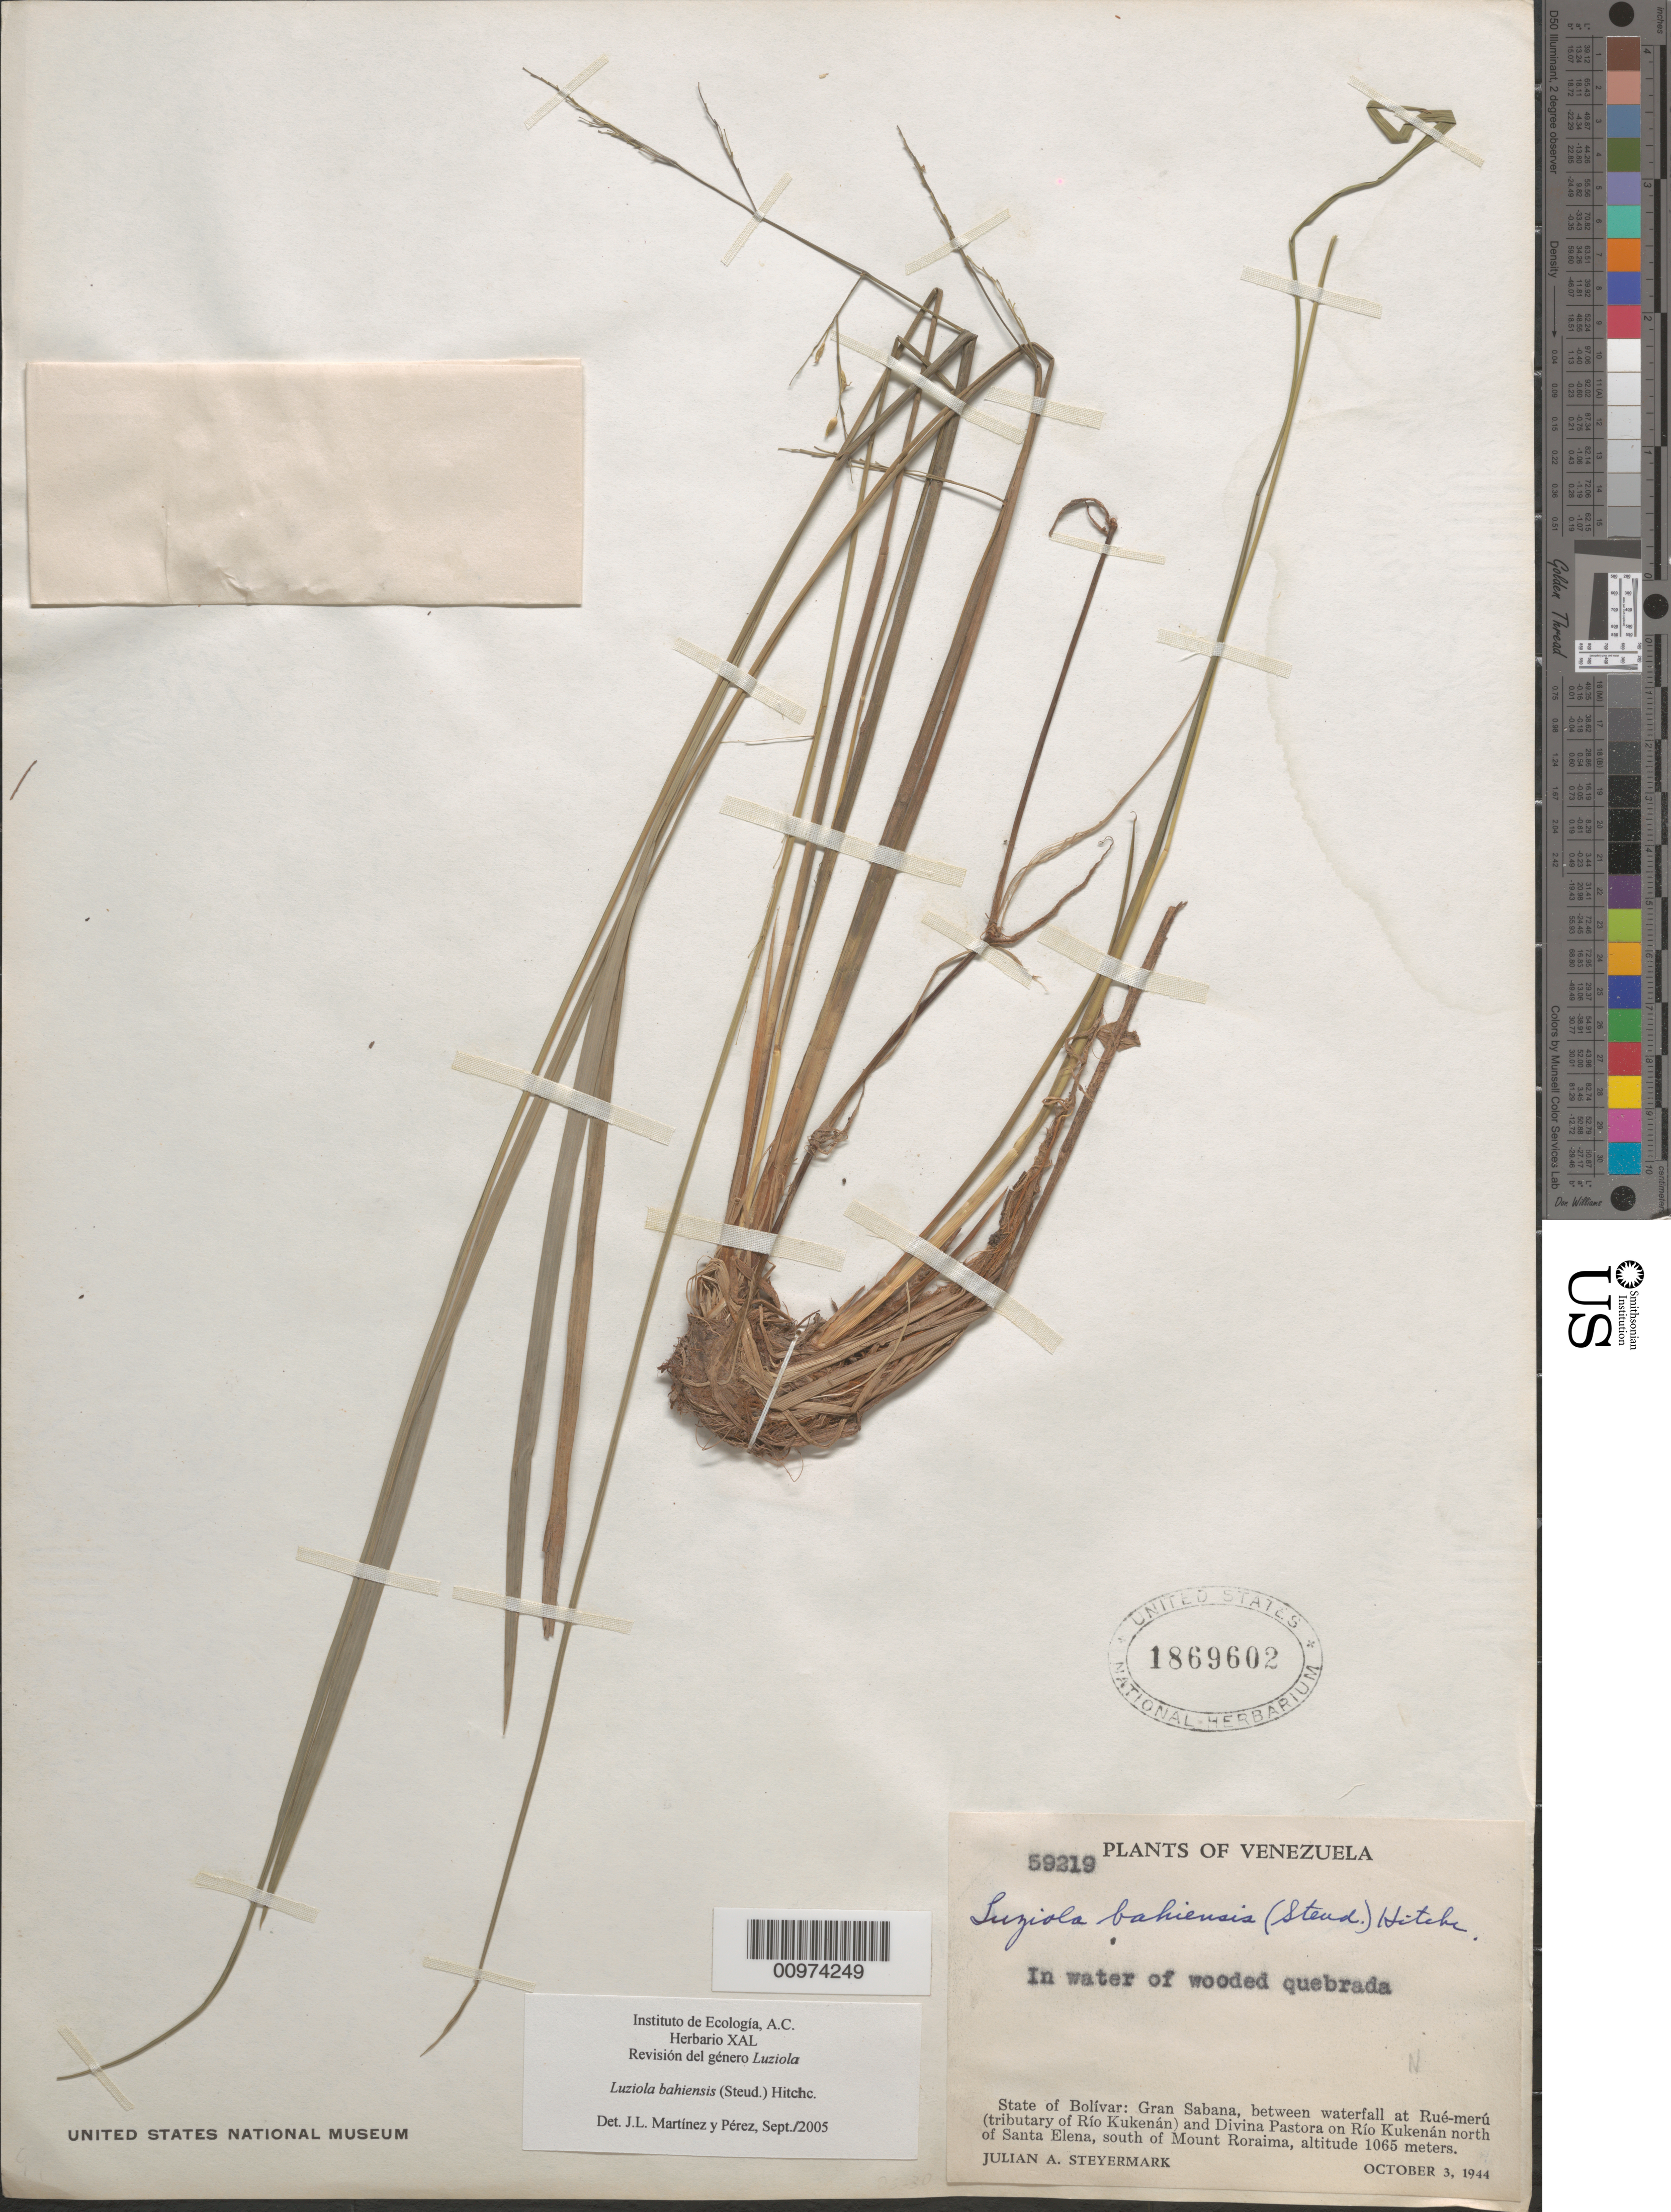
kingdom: Plantae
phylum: Tracheophyta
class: Liliopsida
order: Poales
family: Poaceae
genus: Luziola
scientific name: Luziola bahiensis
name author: (Steud.) Hitchc.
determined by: Hojsgaard, D.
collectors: J. Steyermark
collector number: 59219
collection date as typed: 3-Oct-44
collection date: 1944-10-03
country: Venezuela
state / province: Bolívar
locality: Gran Sabana, between waterfall at Rué-merú (trib of Río Kukenán) and Divina Pastora on Río Kukenán, north of Santa Elena, south of Mount Roraima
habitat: Water of wooded quebrada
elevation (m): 1065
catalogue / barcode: US 1869602